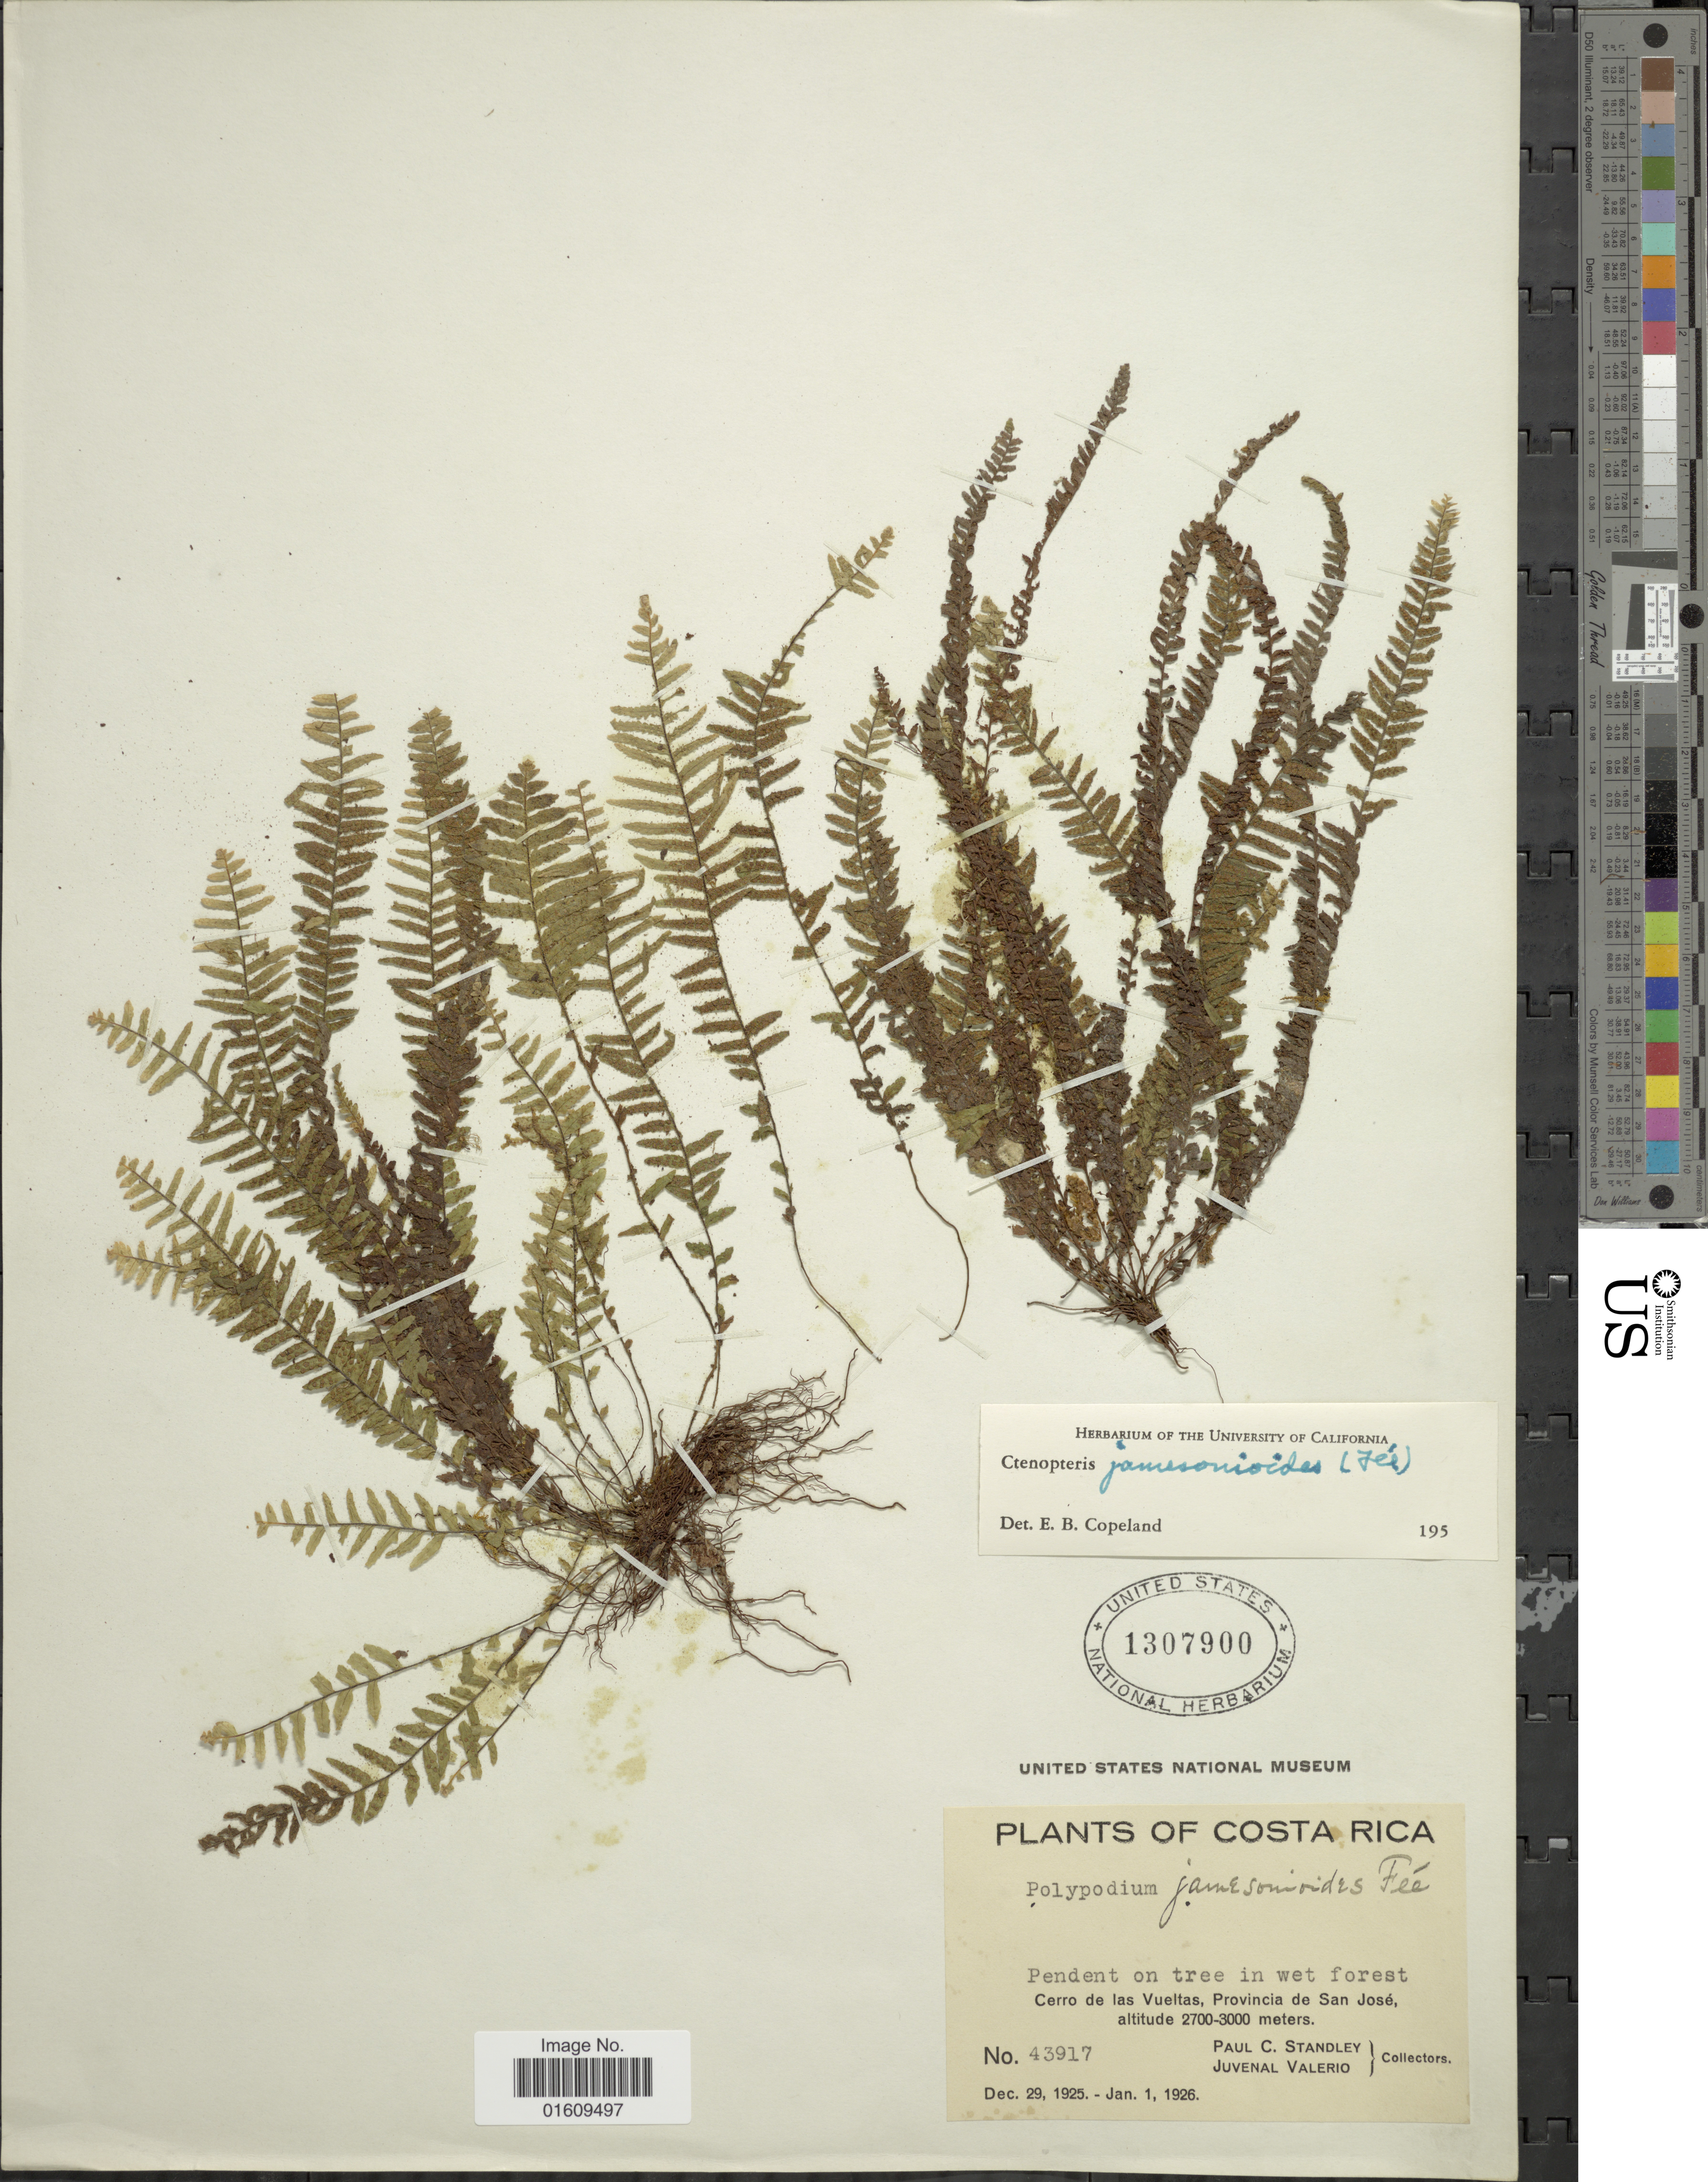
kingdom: Plantae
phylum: Tracheophyta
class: Polypodiopsida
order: Polypodiales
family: Polypodiaceae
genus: Galactodenia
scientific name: Galactodenia subscabra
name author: (Klotzsch) Sundue & Labiak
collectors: P. C. Standley & J. Valerio R.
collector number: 43917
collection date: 1925-12-29/1926-01-01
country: Costa Rica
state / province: San José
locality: Cerro de las Vueltas, Provincia de San Jose.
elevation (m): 2700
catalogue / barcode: US 1307900